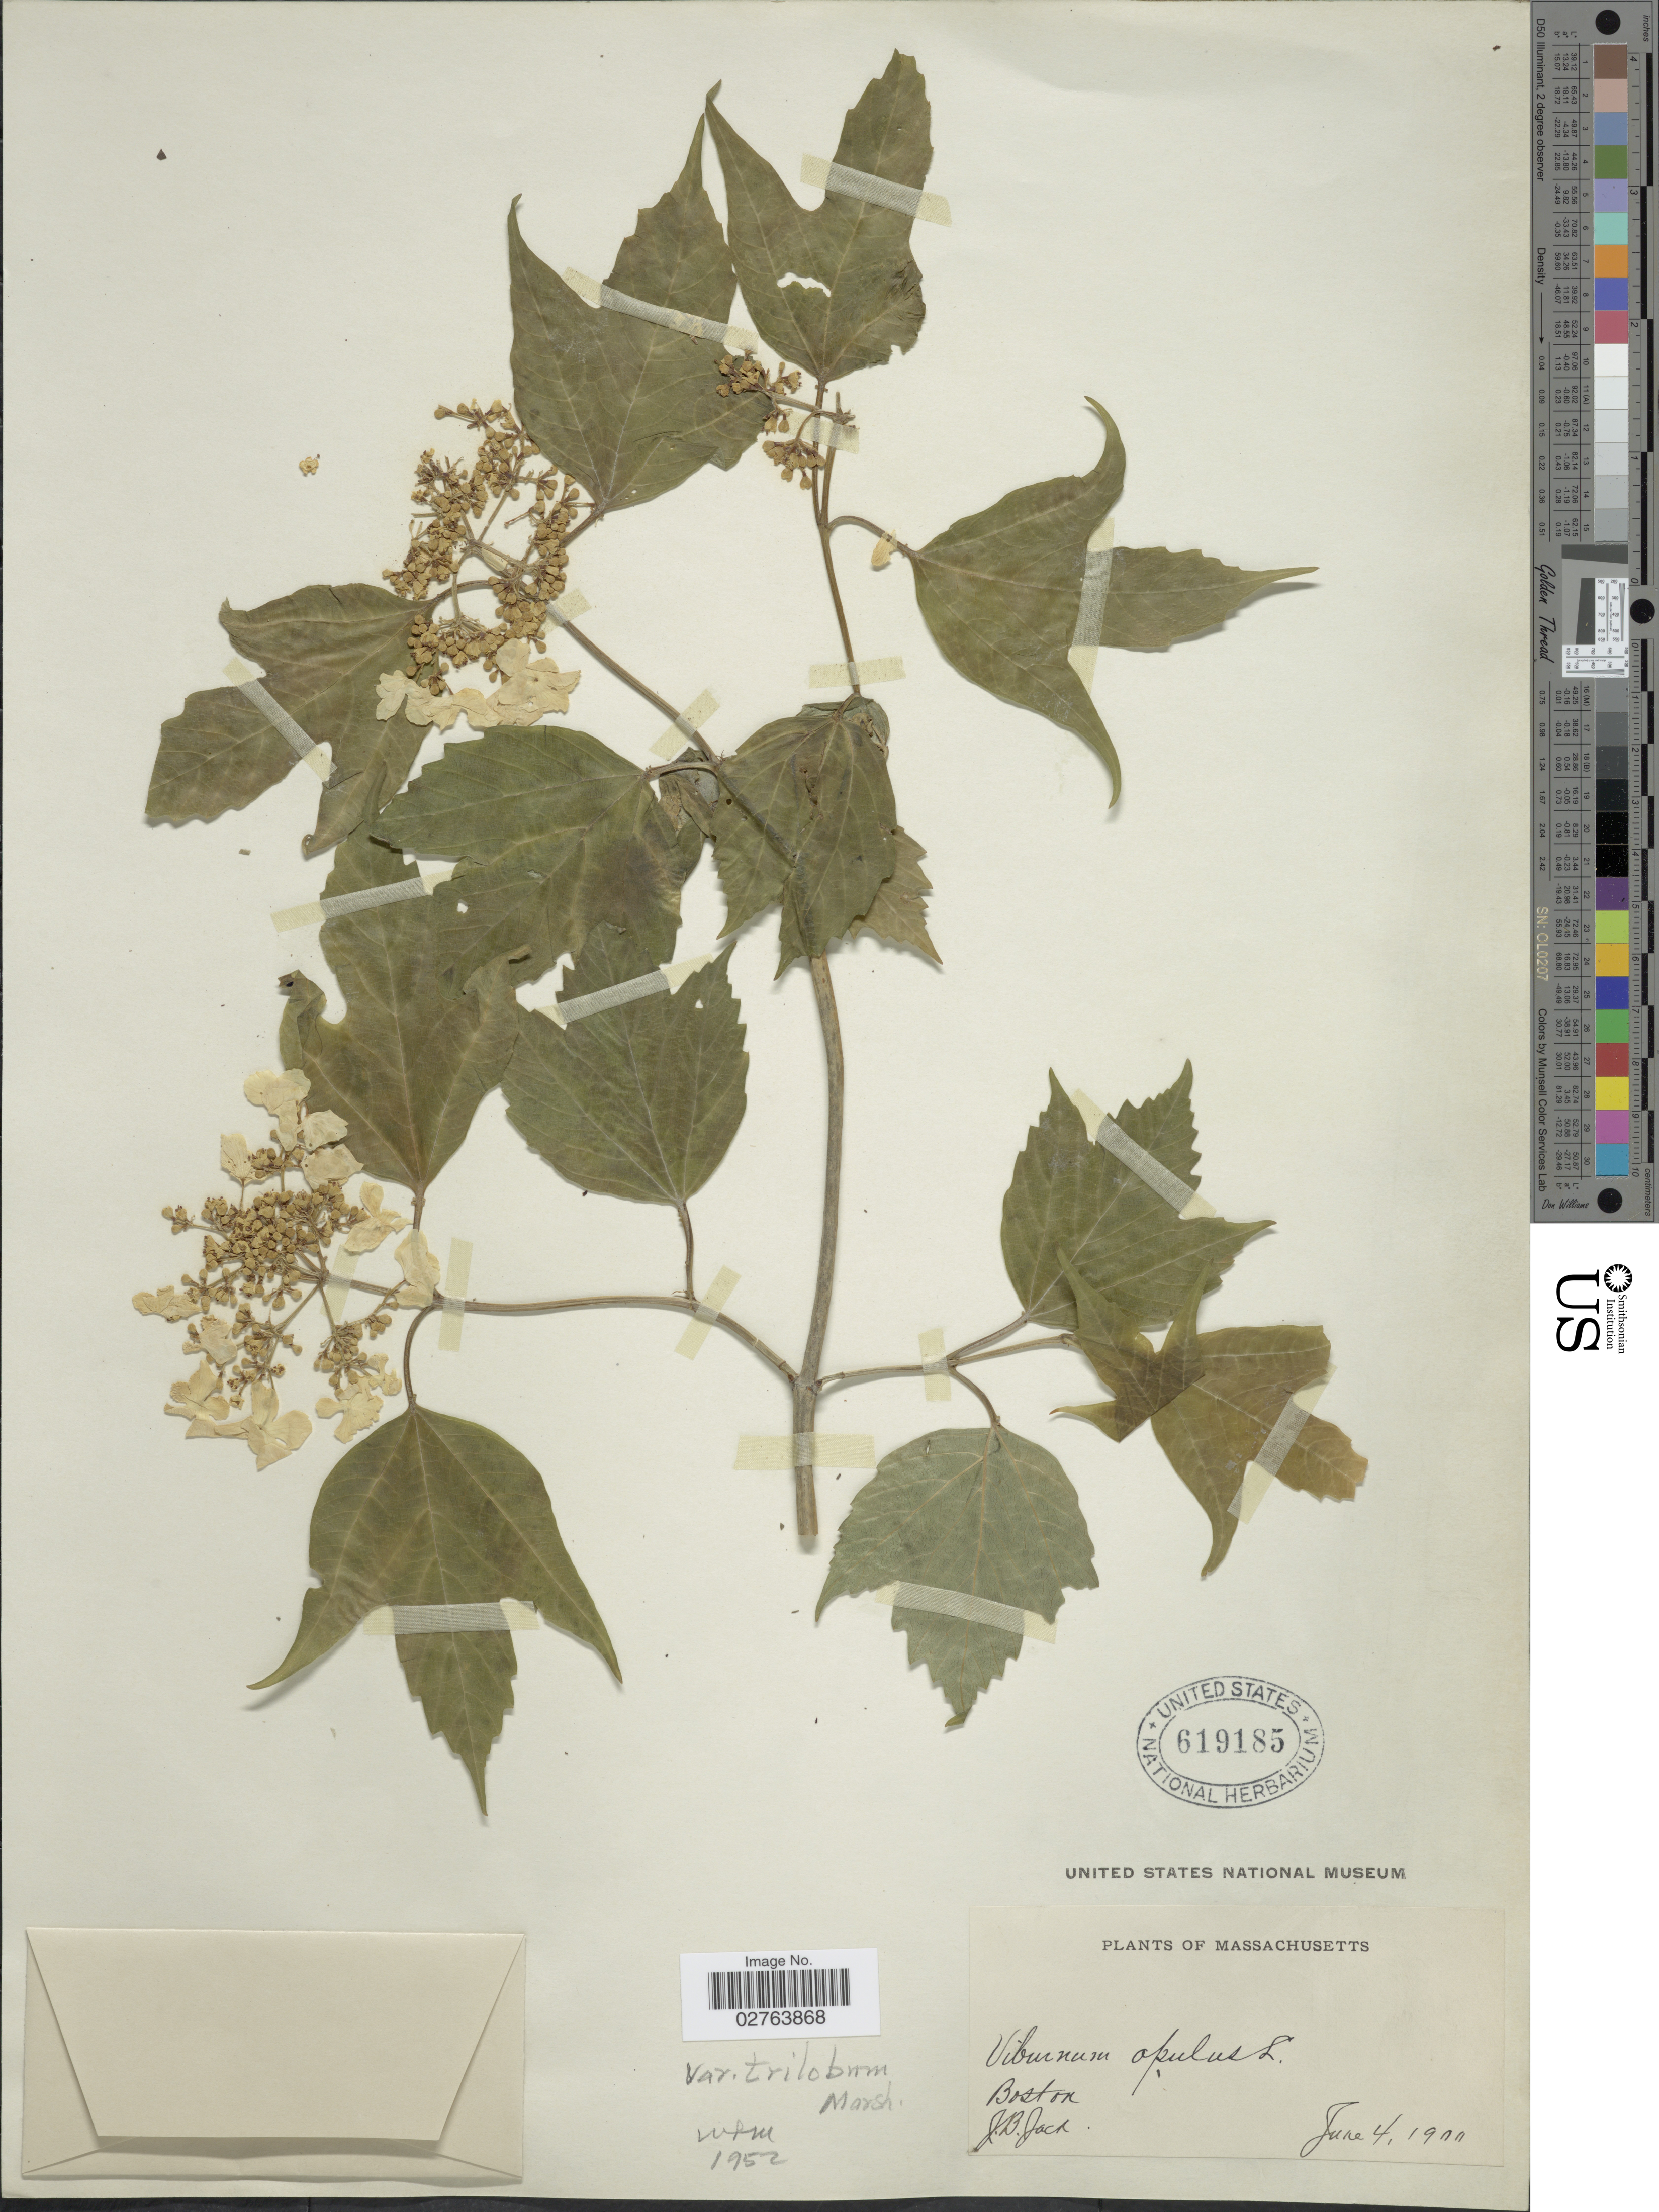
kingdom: Plantae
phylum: Tracheophyta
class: Magnoliopsida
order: Dipsacales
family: Viburnaceae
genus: Viburnum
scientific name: Viburnum opulus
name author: L.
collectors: J. B. Jack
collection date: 1900-06-04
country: United States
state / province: Massachusetts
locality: Boston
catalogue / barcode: US 619185